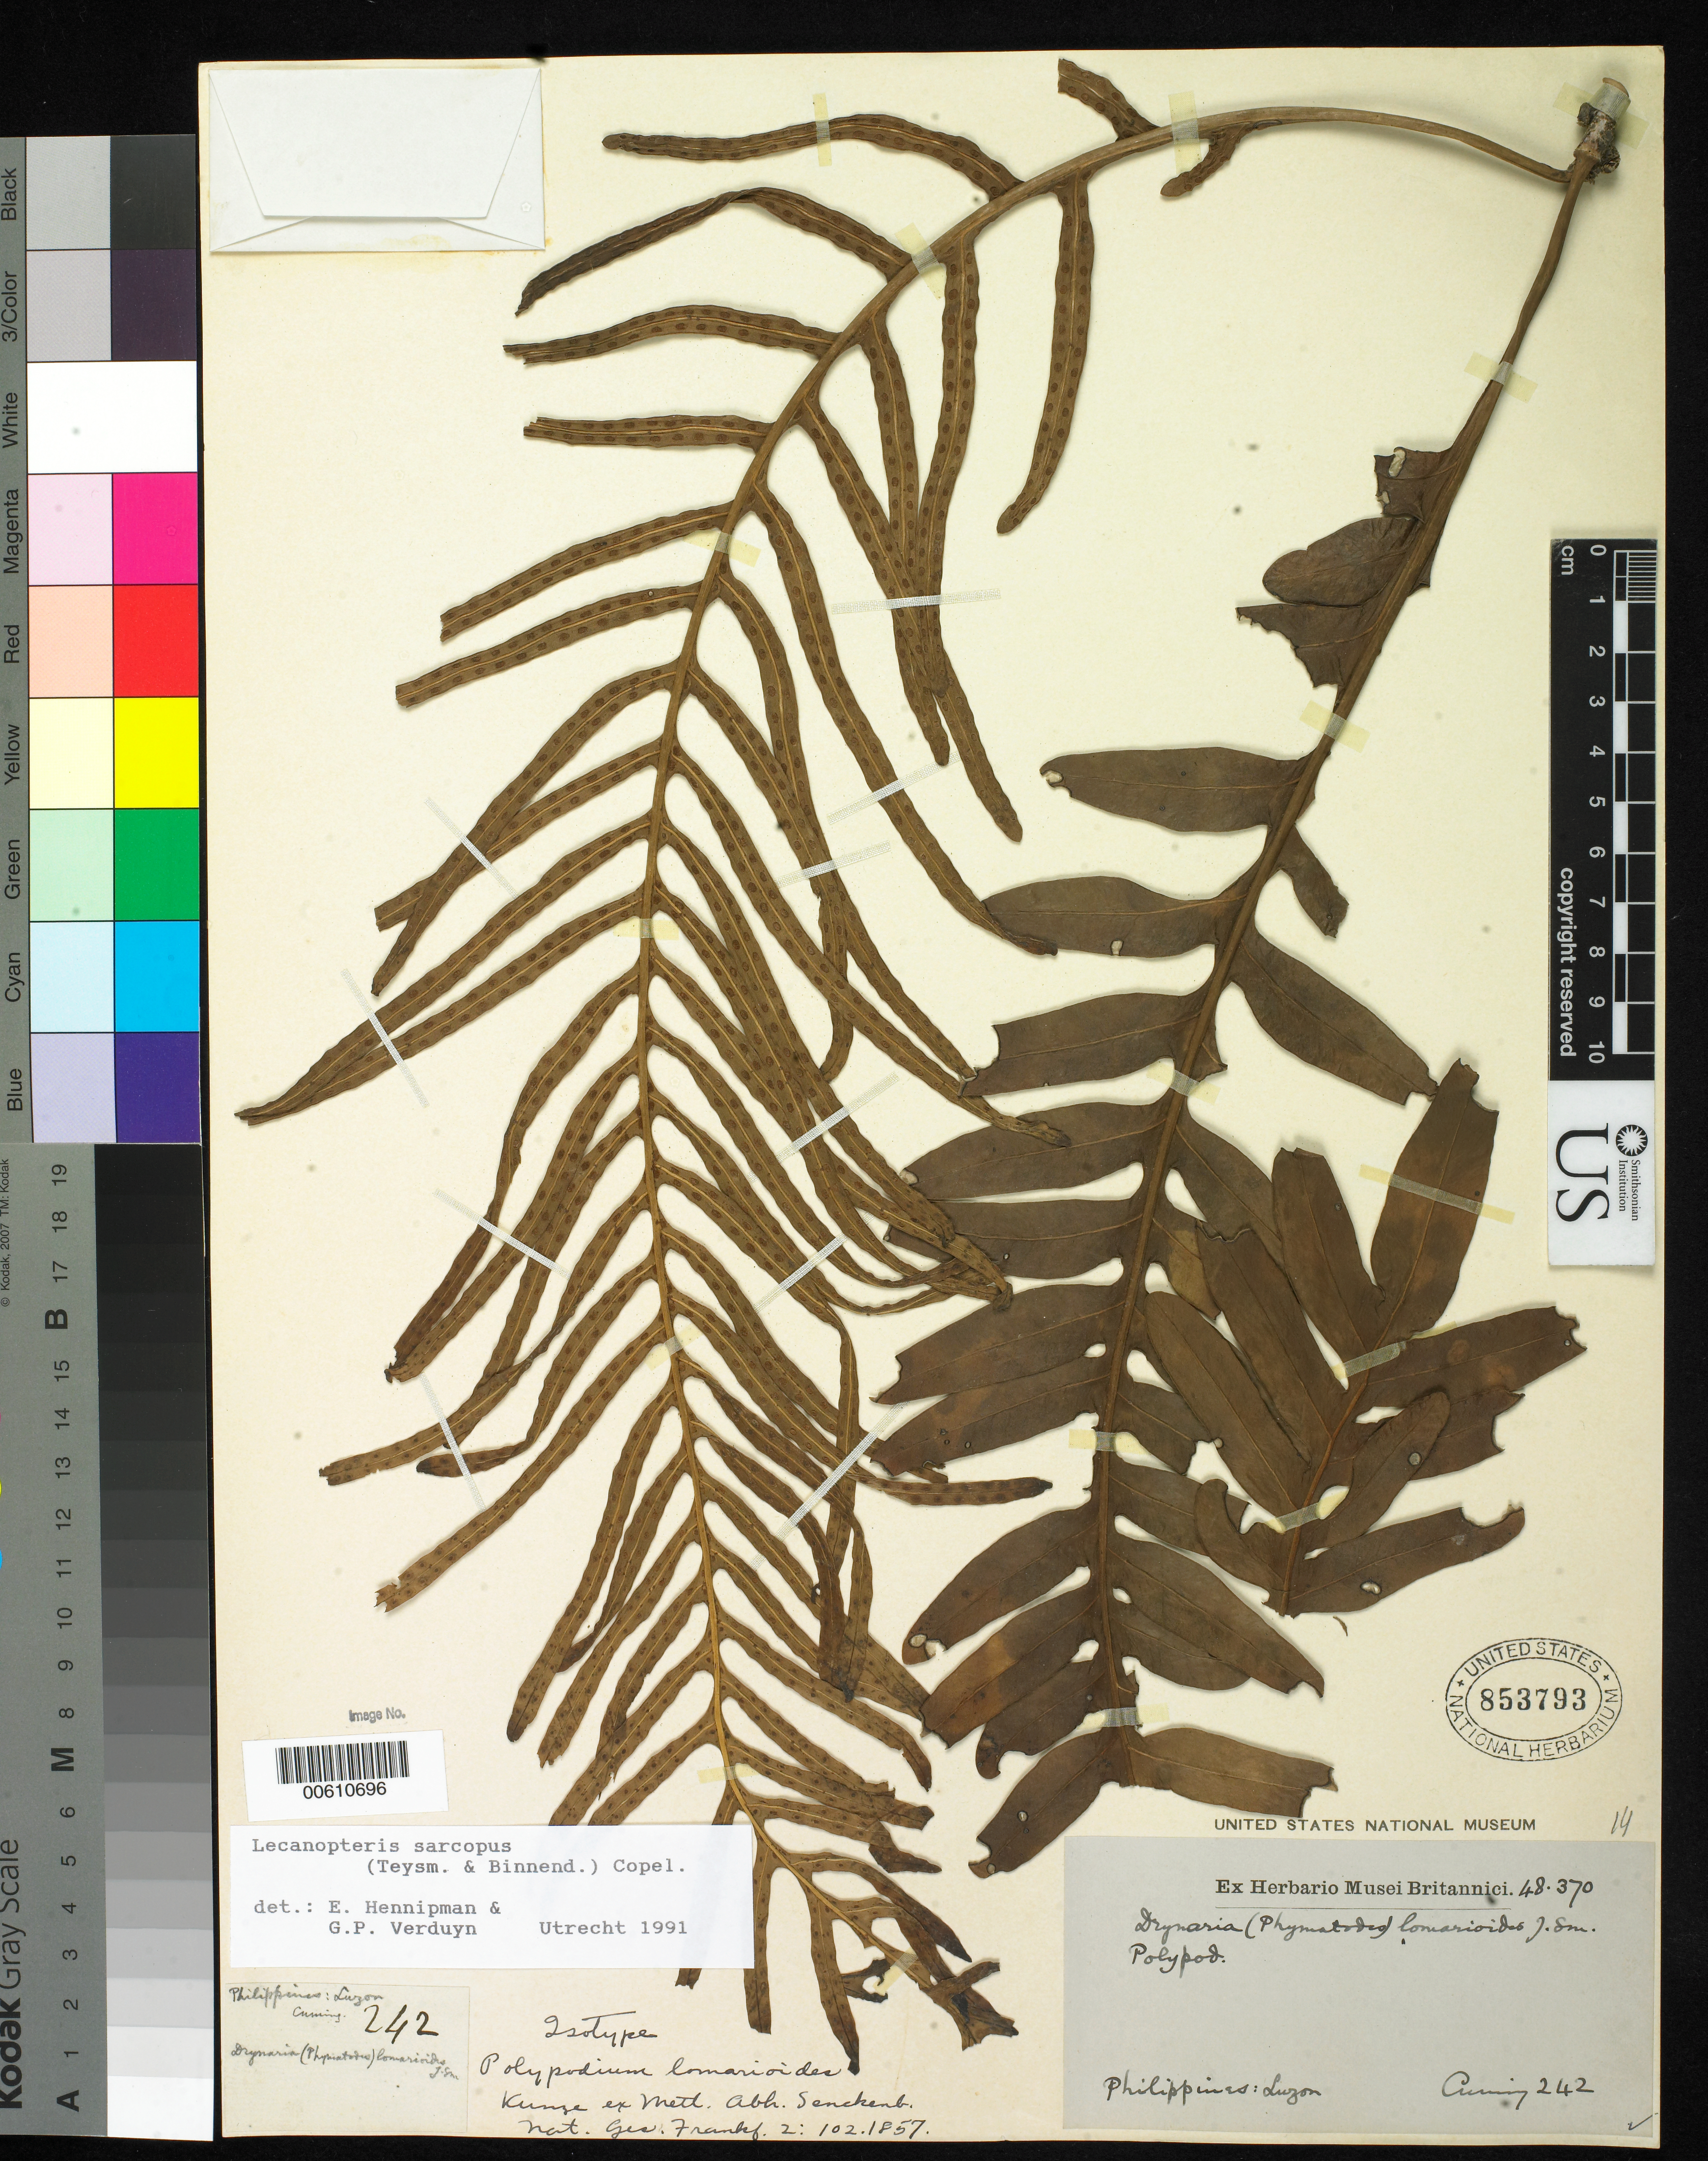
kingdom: Plantae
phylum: Tracheophyta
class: Polypodiopsida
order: Polypodiales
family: Polypodiaceae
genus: Polypodium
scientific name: Polypodium lomarioides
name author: Kunze ex Mett.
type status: Isotype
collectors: H. Cuming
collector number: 242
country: Philippines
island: Luzon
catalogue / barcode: US 853793